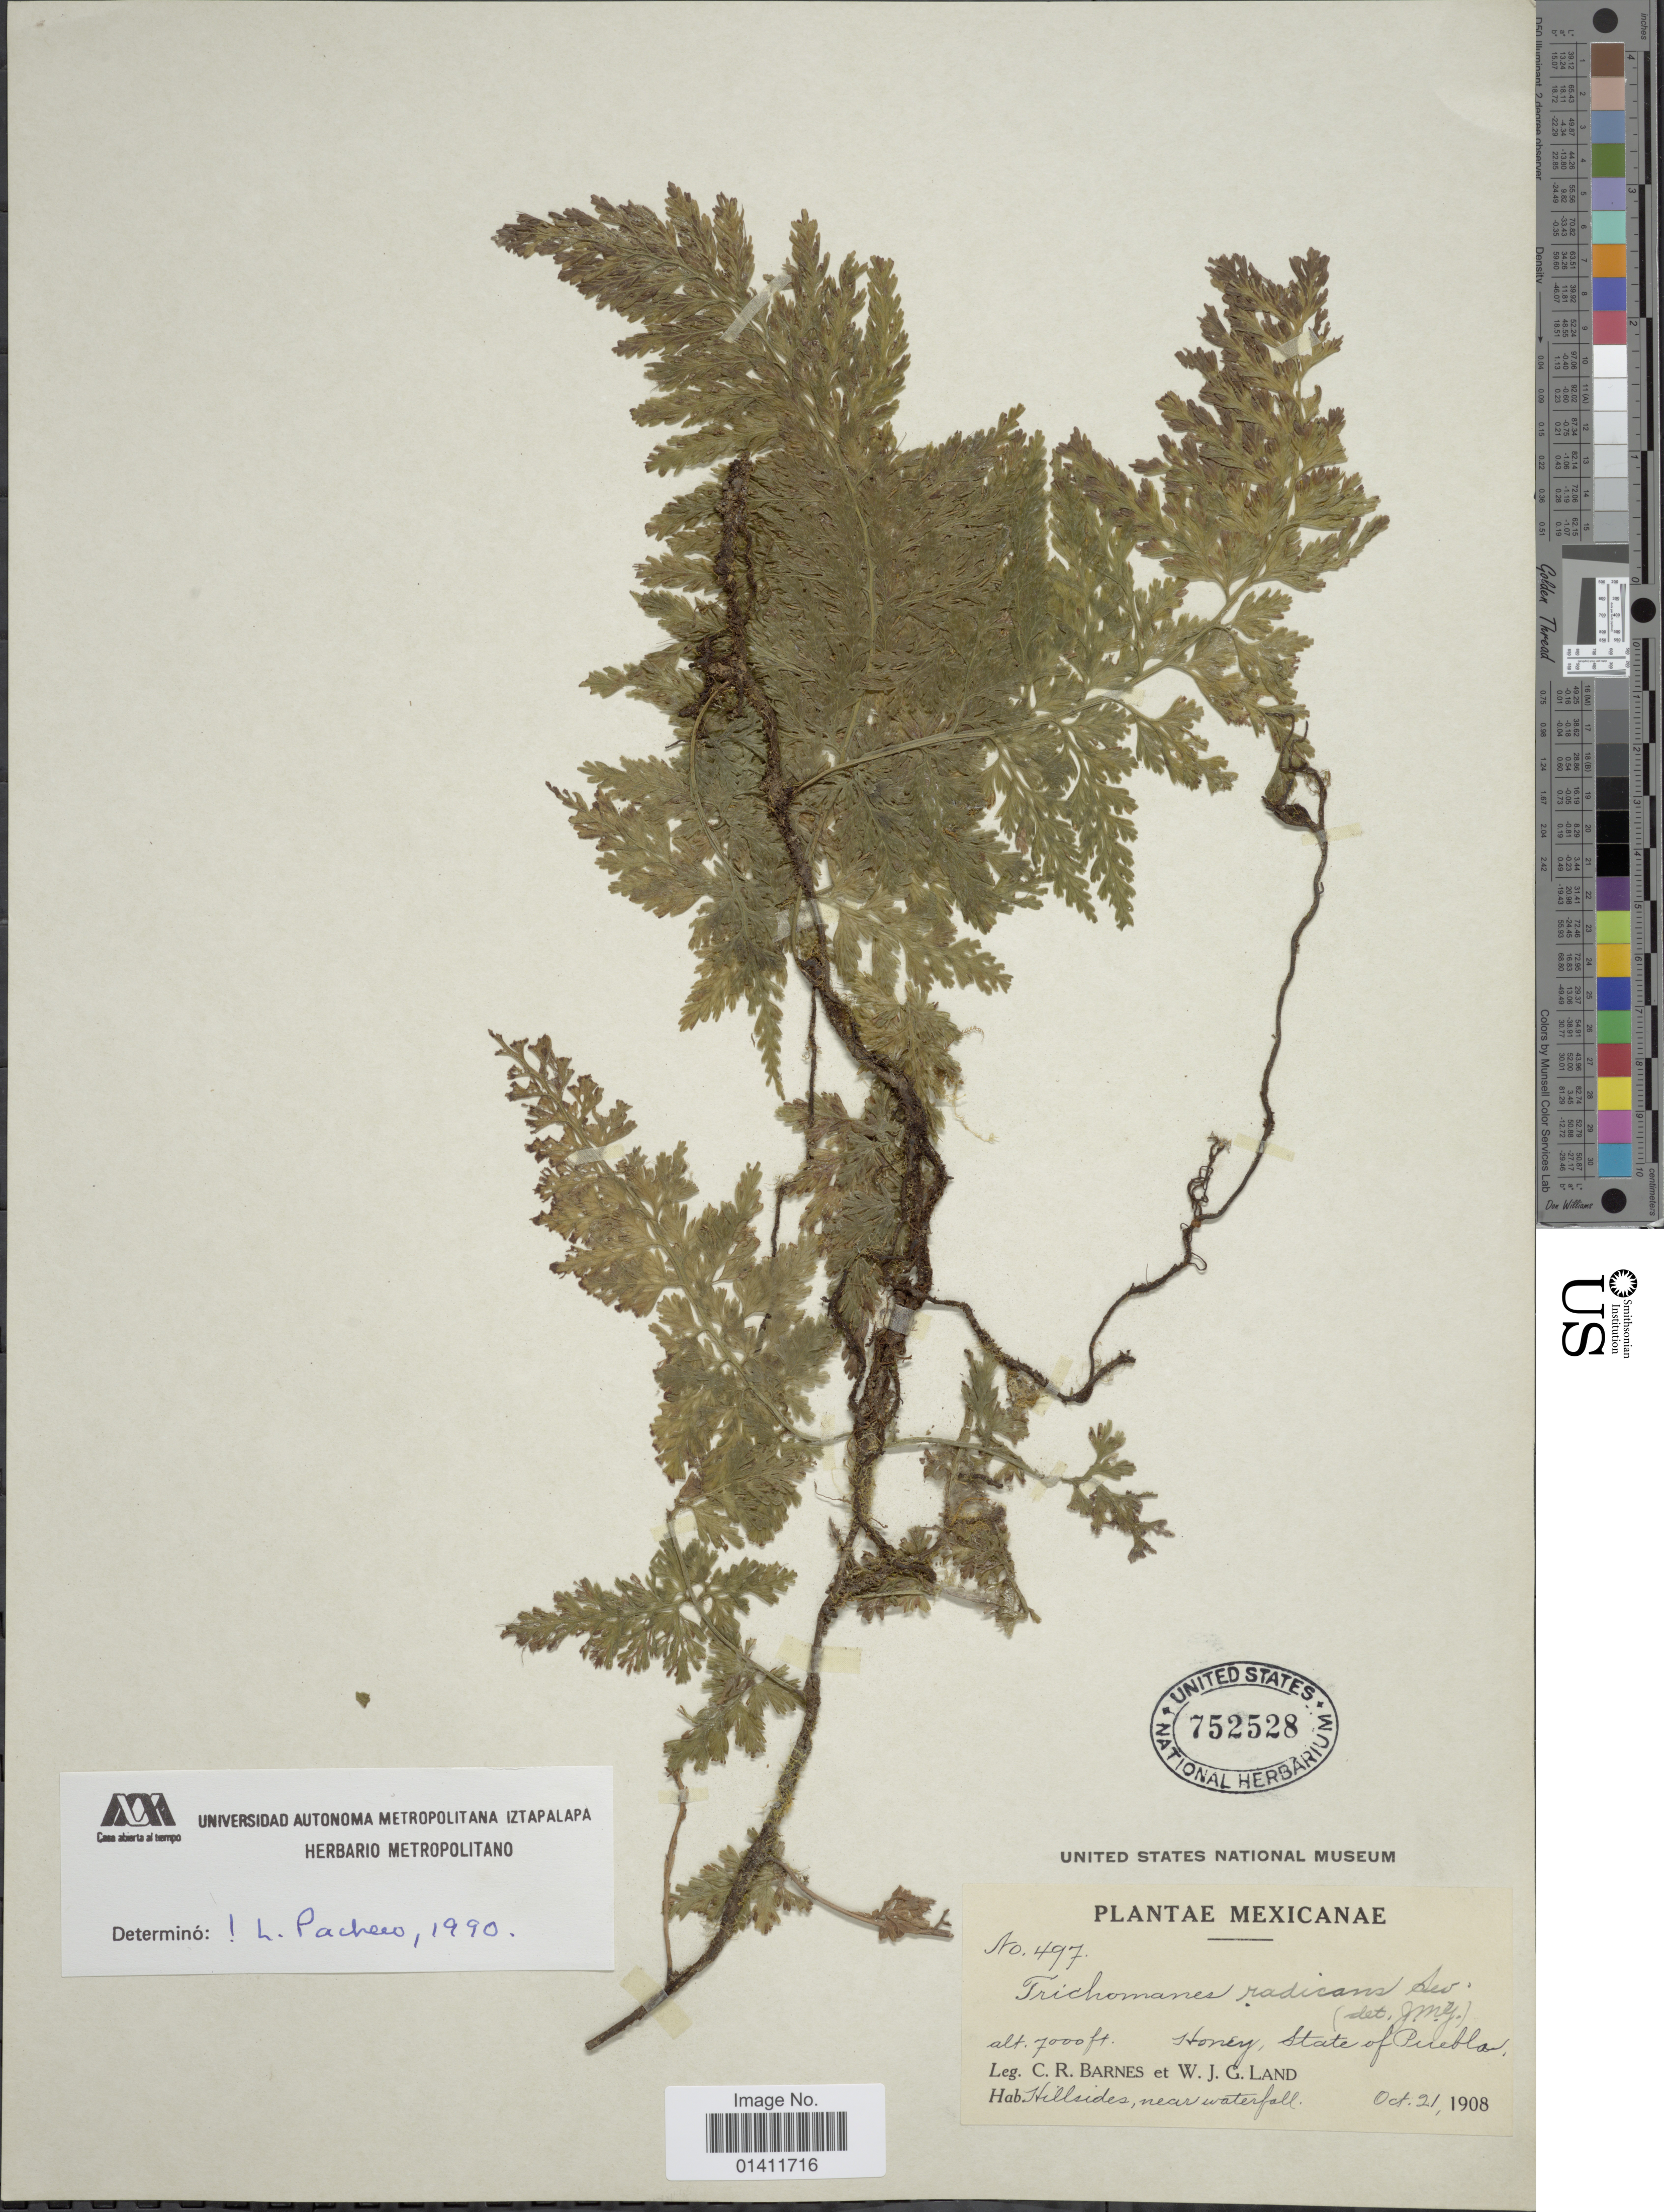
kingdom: Plantae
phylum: Tracheophyta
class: Polypodiopsida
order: Hymenophyllales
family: Hymenophyllaceae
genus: Vandenboschia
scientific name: Vandenboschia radicans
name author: (Sw.) Copel.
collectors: C. R. Barnes & W. J. G. Land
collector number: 497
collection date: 1908-10-21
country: Mexico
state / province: Puebla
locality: Honey, state of Puebla.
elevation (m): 2134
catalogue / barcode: US 752528